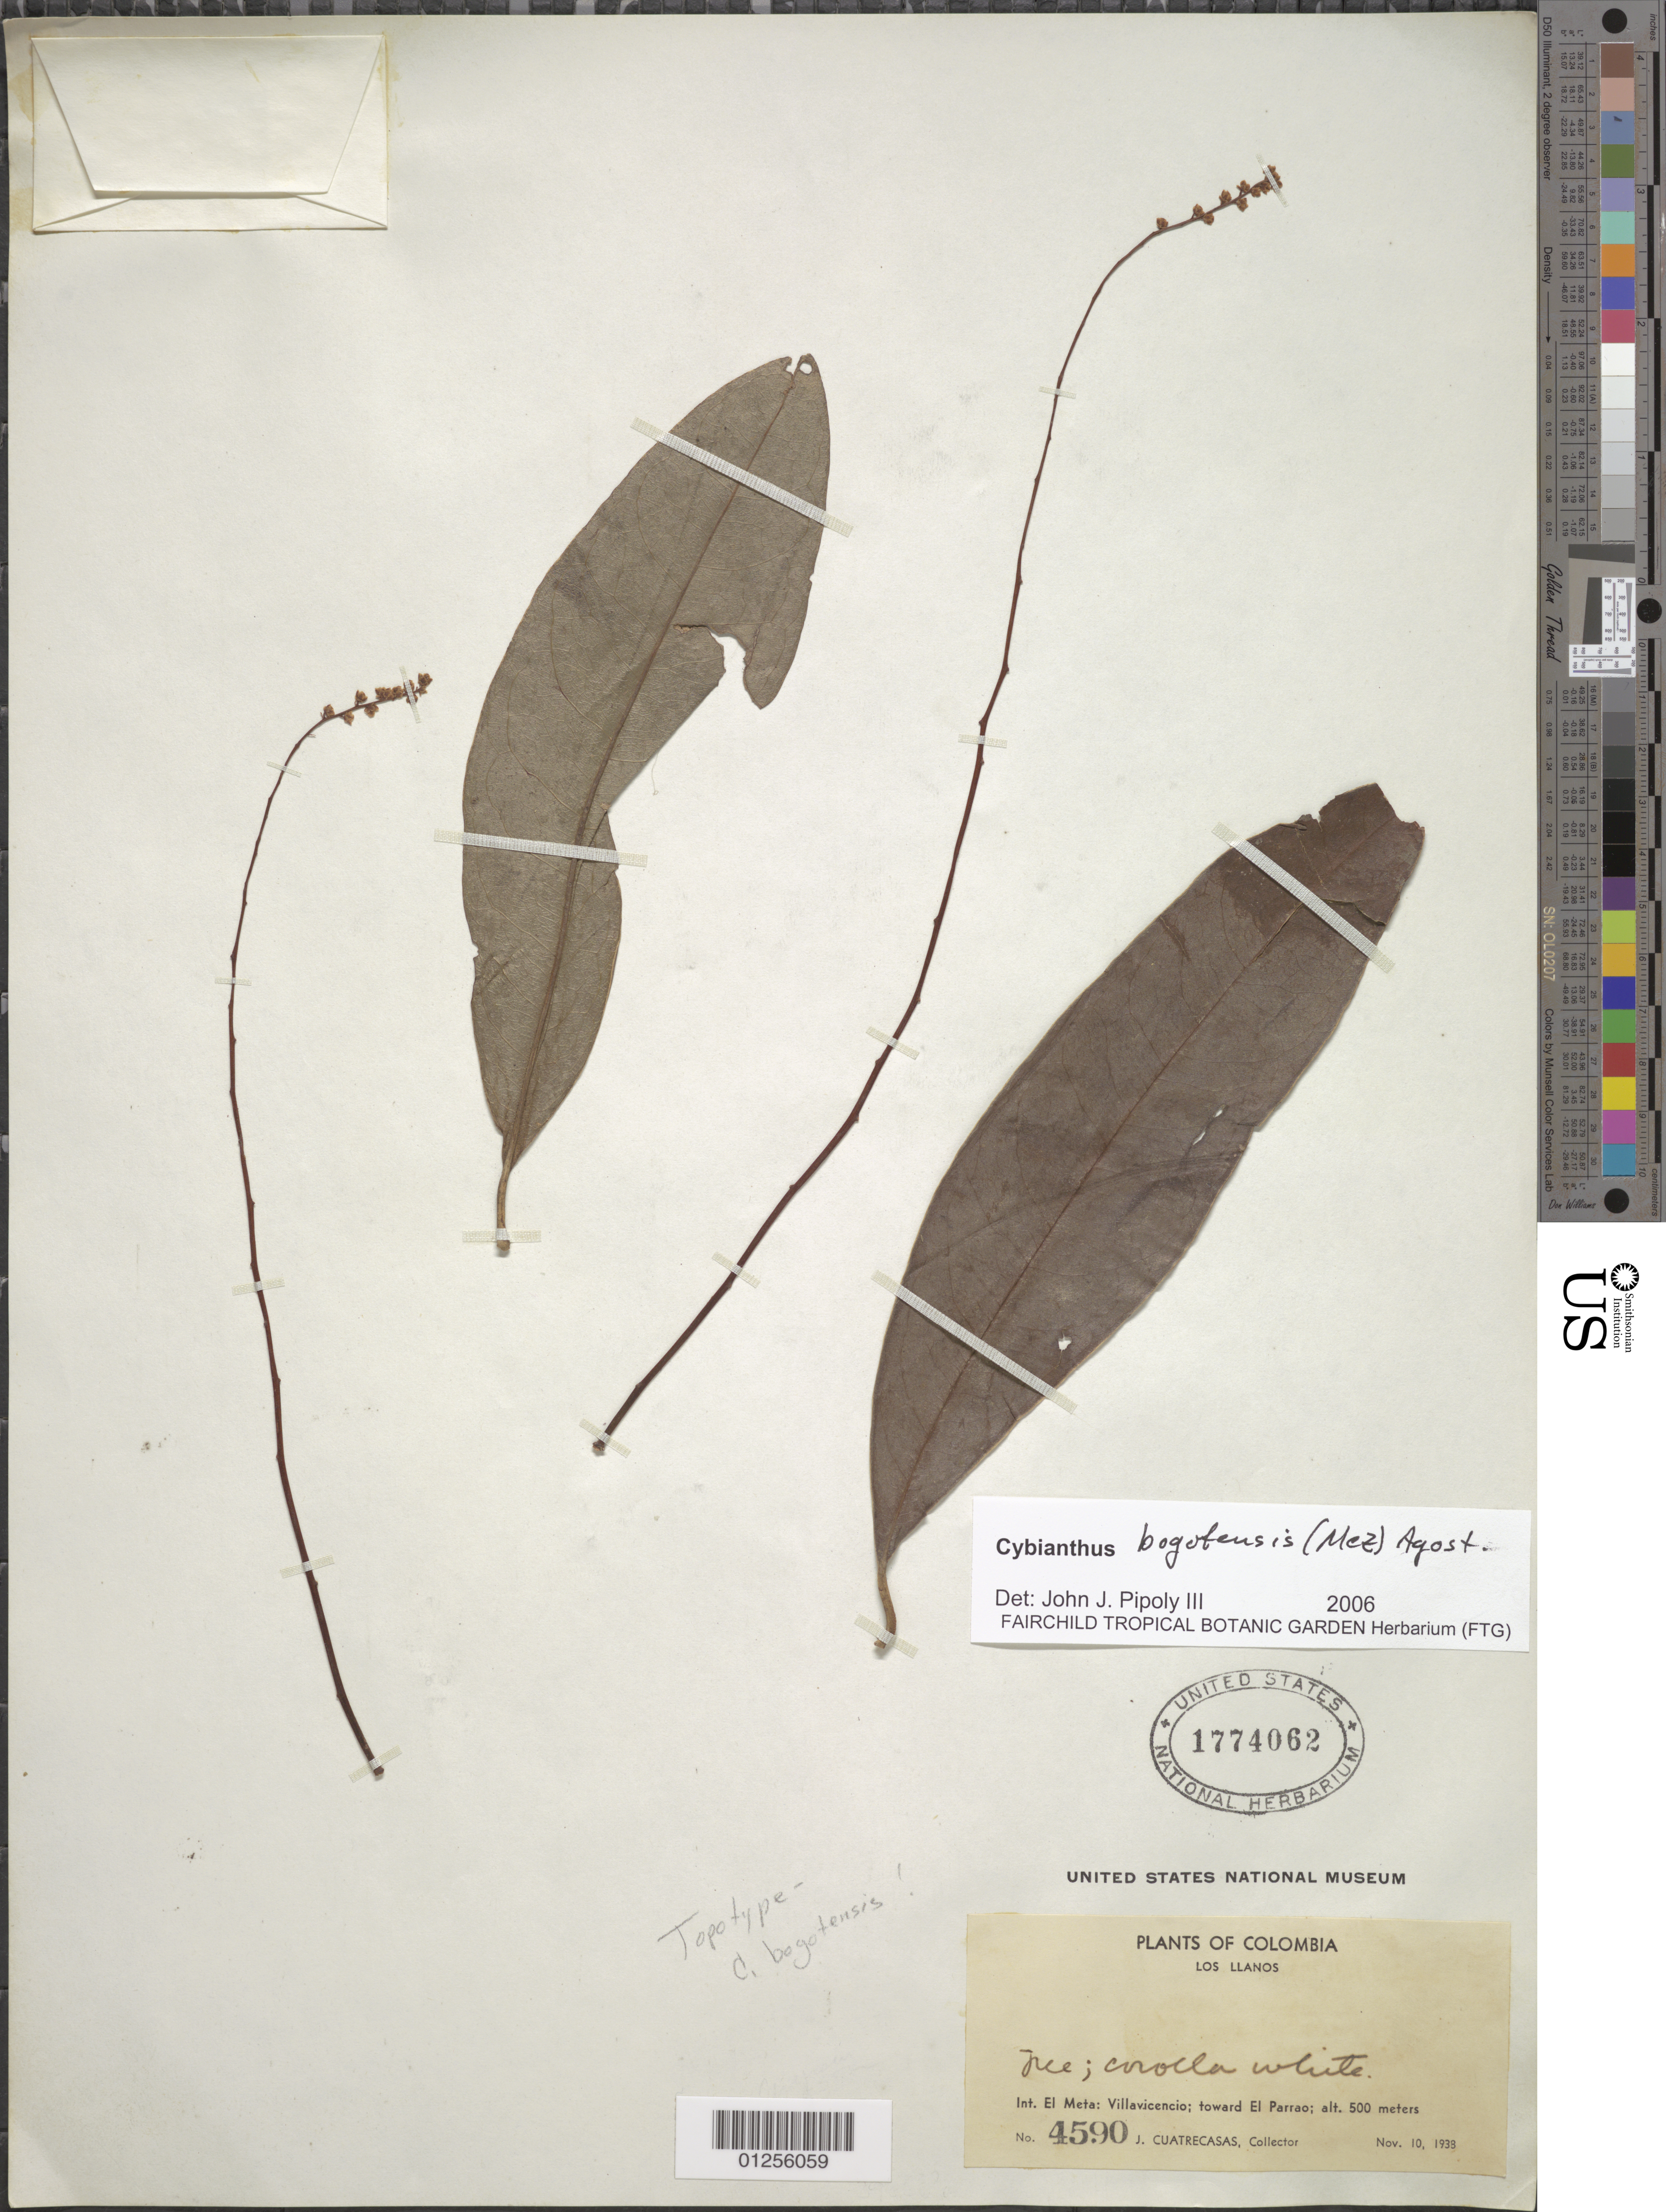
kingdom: Plantae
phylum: Tracheophyta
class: Magnoliopsida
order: Ericales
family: Primulaceae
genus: Cybianthus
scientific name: Cybianthus bogotensis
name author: (Mez) G. Agostini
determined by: Pipoly, J. J., III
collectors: J. Cuatrecasas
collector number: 4590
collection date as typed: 10 Nov 1938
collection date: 1938-11-10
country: Colombia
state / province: Meta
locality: Villa Vicencia toward El Parrao.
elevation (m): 500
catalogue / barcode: US 1774062